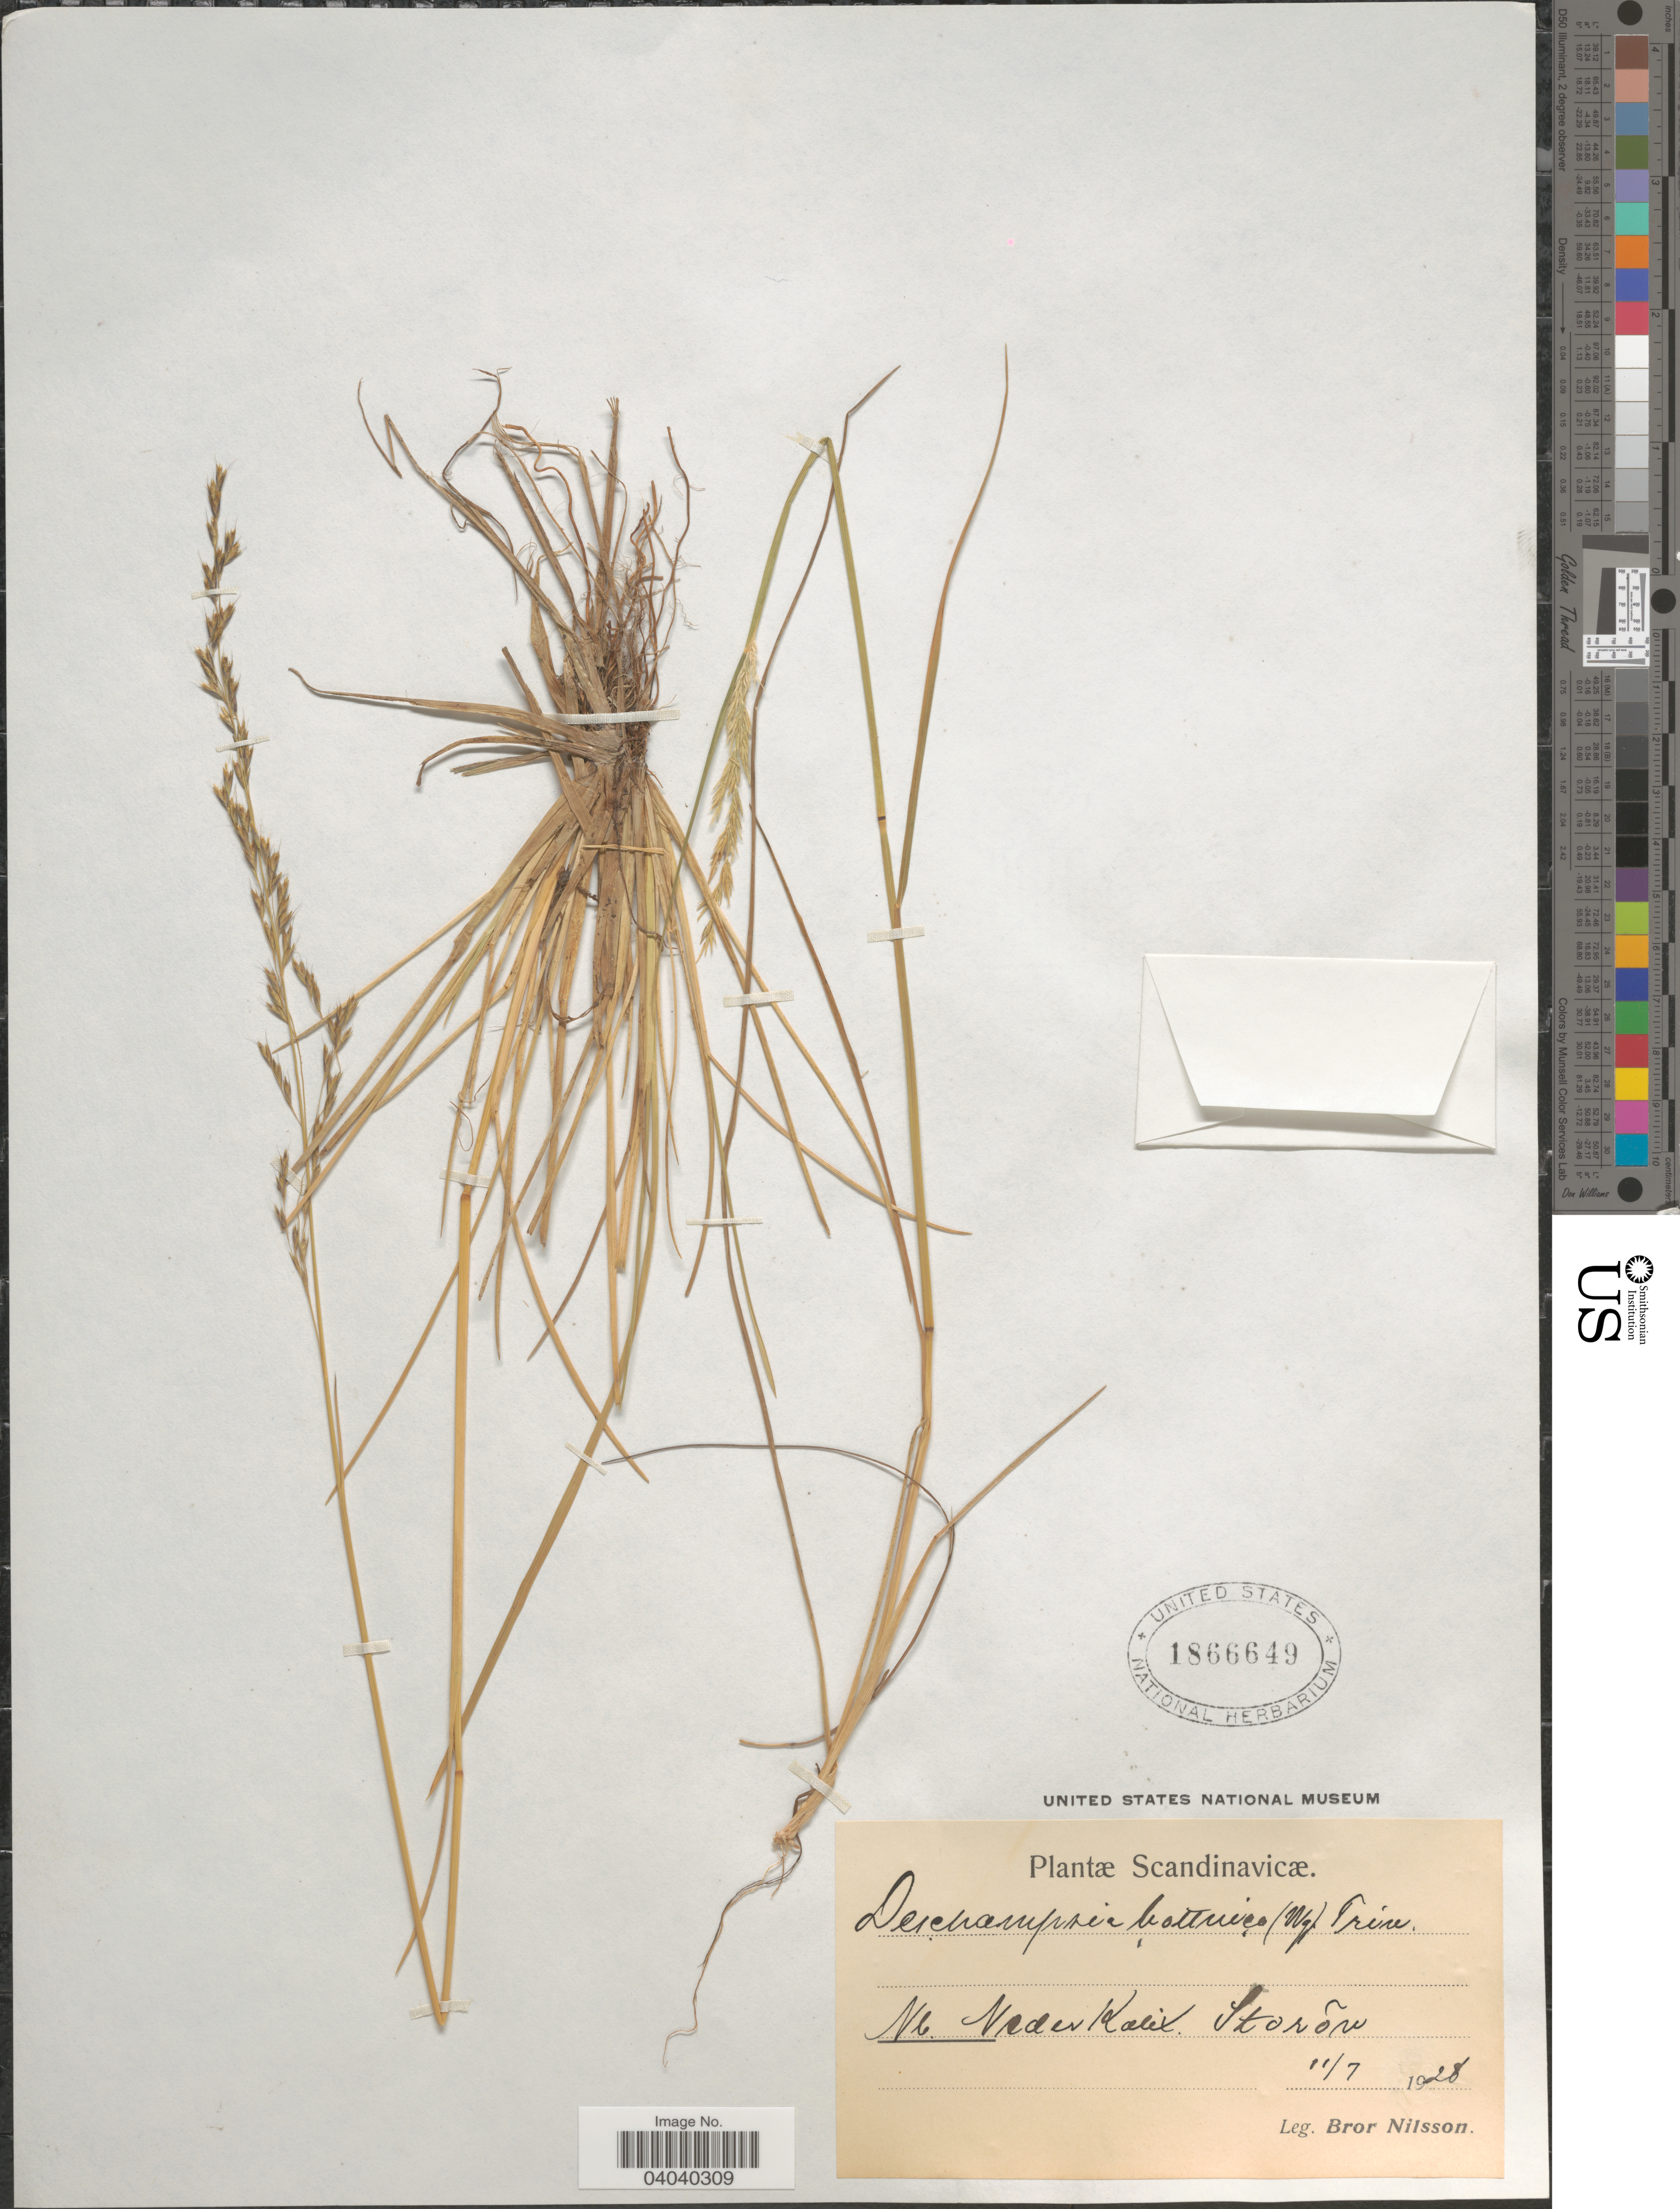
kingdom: Plantae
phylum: Tracheophyta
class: Liliopsida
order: Poales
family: Poaceae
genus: Deschampsia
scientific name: Deschampsia bottnica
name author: (Wahlenb.) Trin.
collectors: B. Nilsson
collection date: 1928-07-11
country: Sweden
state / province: Norrbotten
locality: Scandinavicæ. Nb. Nederkalix. Storõn.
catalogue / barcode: US 1866649